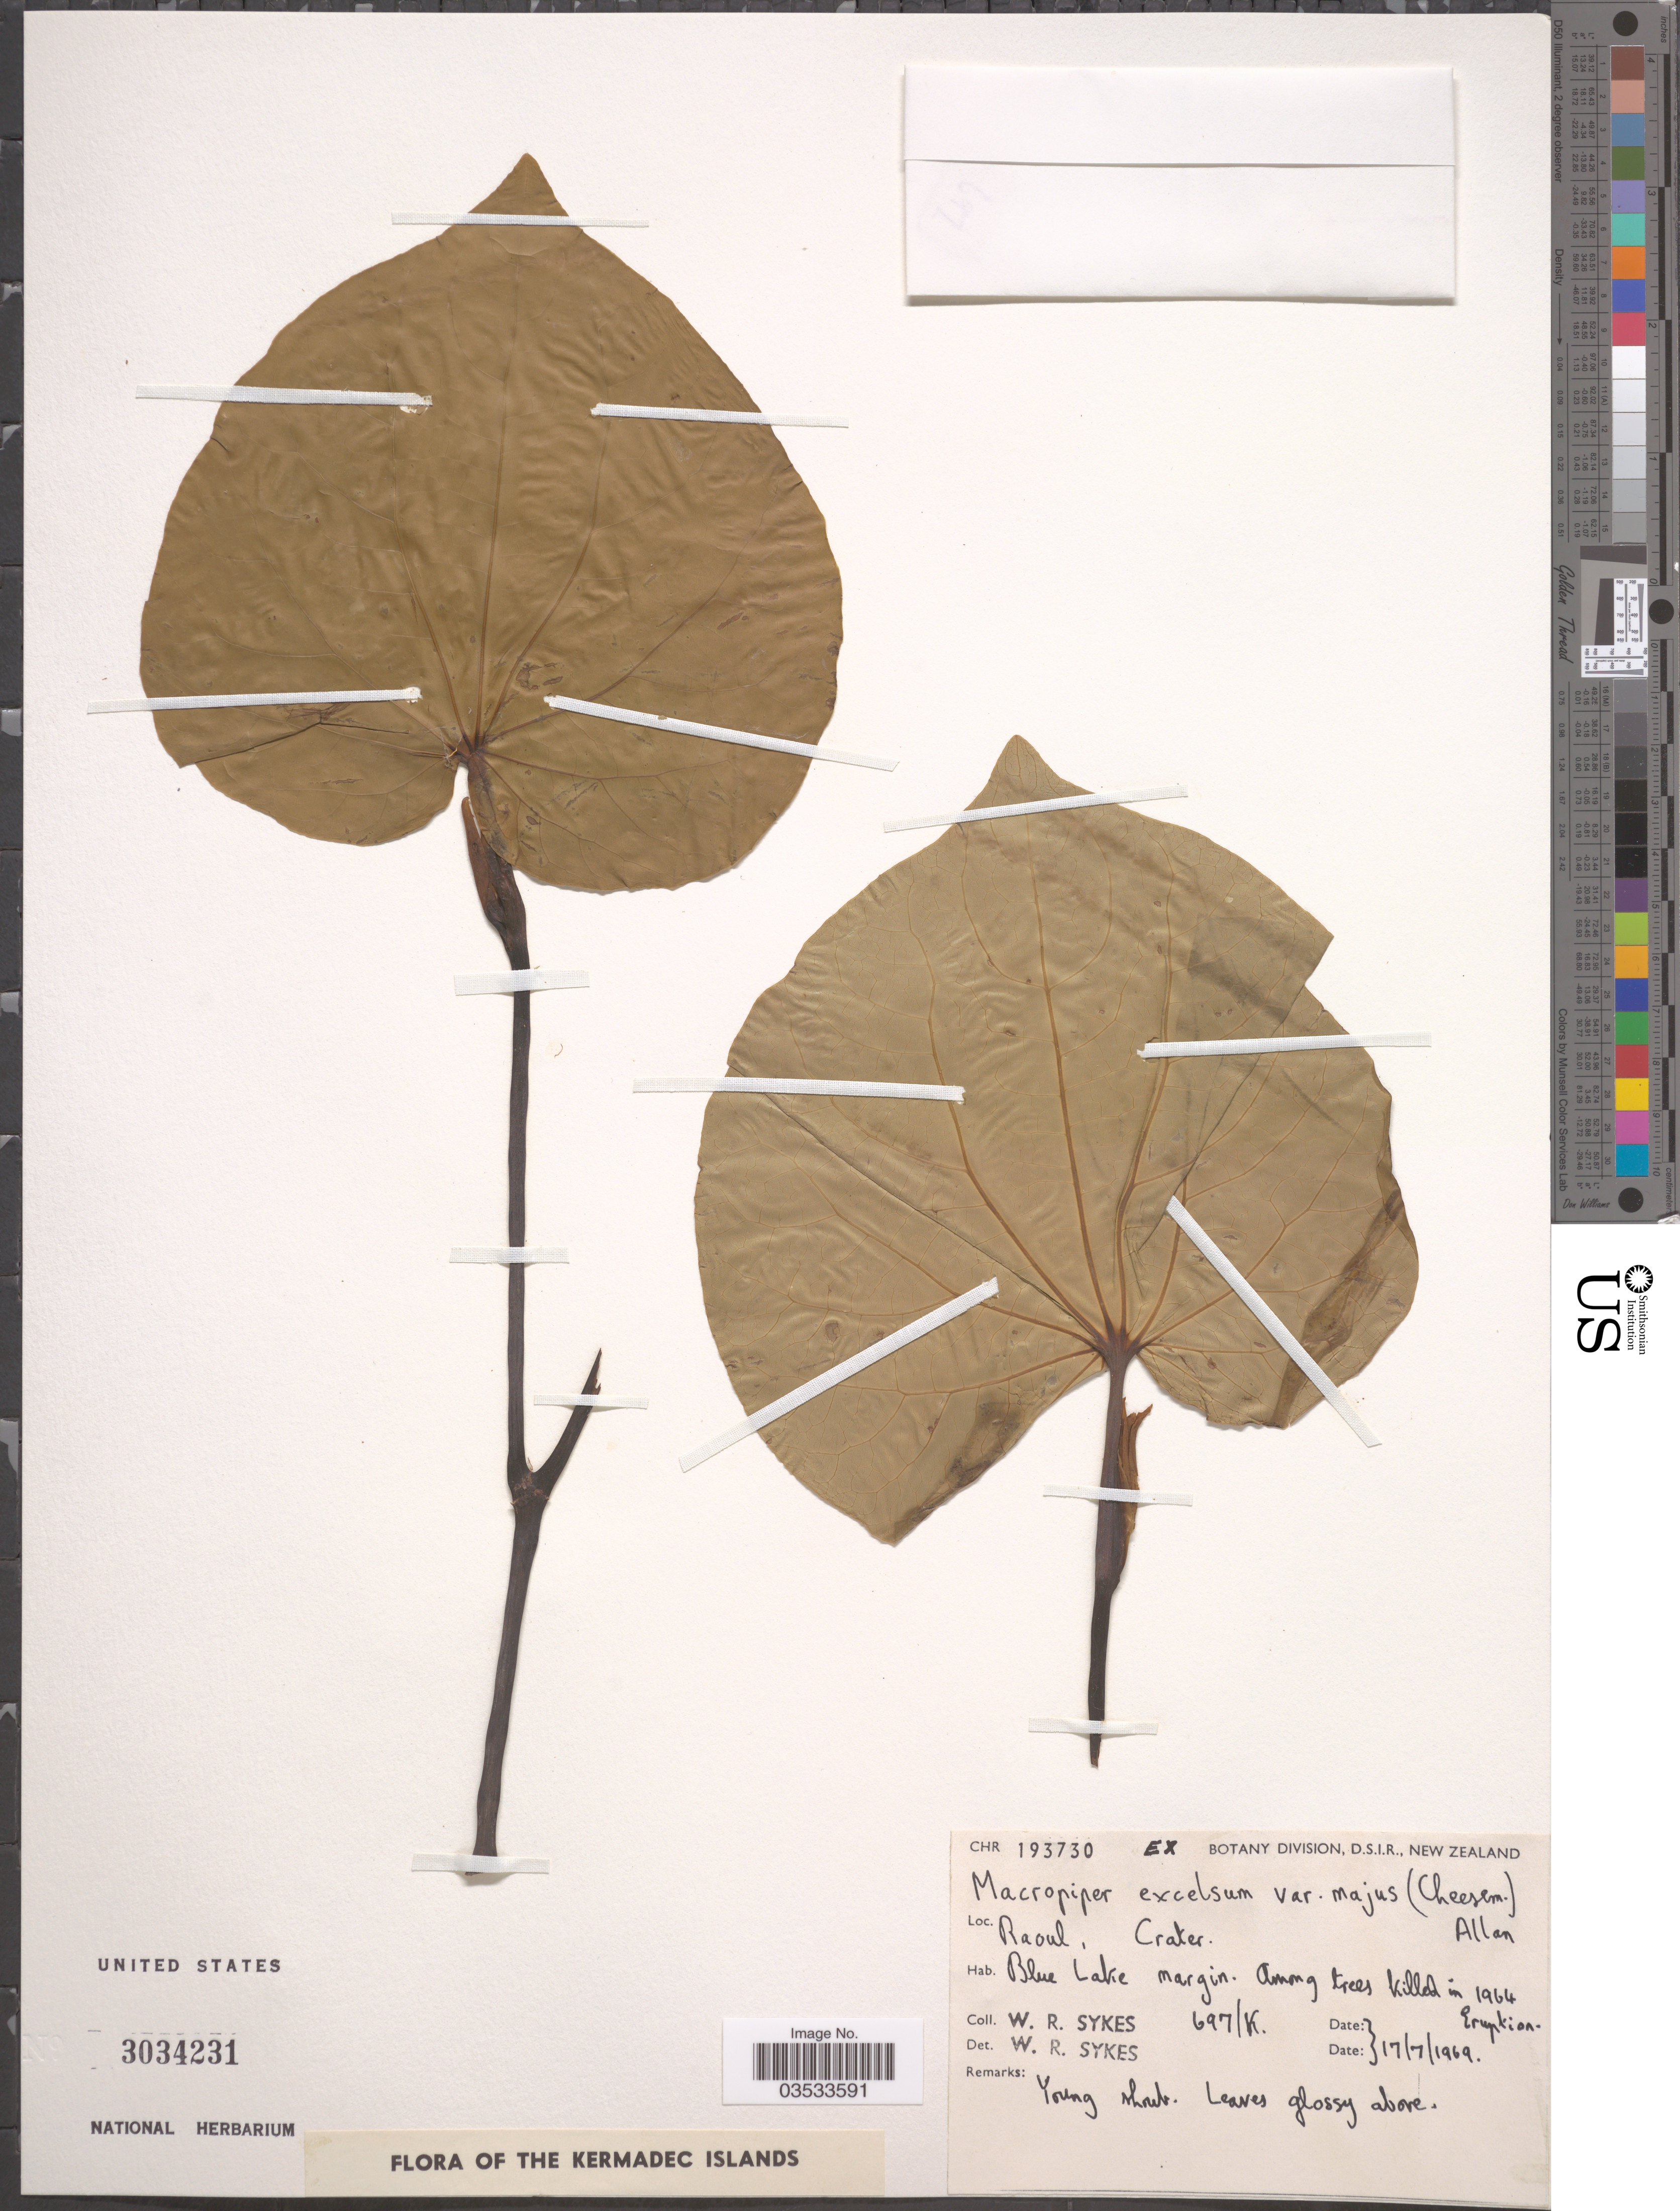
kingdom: Plantae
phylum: Tracheophyta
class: Magnoliopsida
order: Piperales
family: Piperaceae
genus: Piper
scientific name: Piper guahamense f. guahamense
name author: C. DC.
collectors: W. R. Sykes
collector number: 697/K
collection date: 1969-07-17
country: New Zealand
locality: Raoul, Crater. Blue Lake margin.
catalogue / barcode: US 3034231